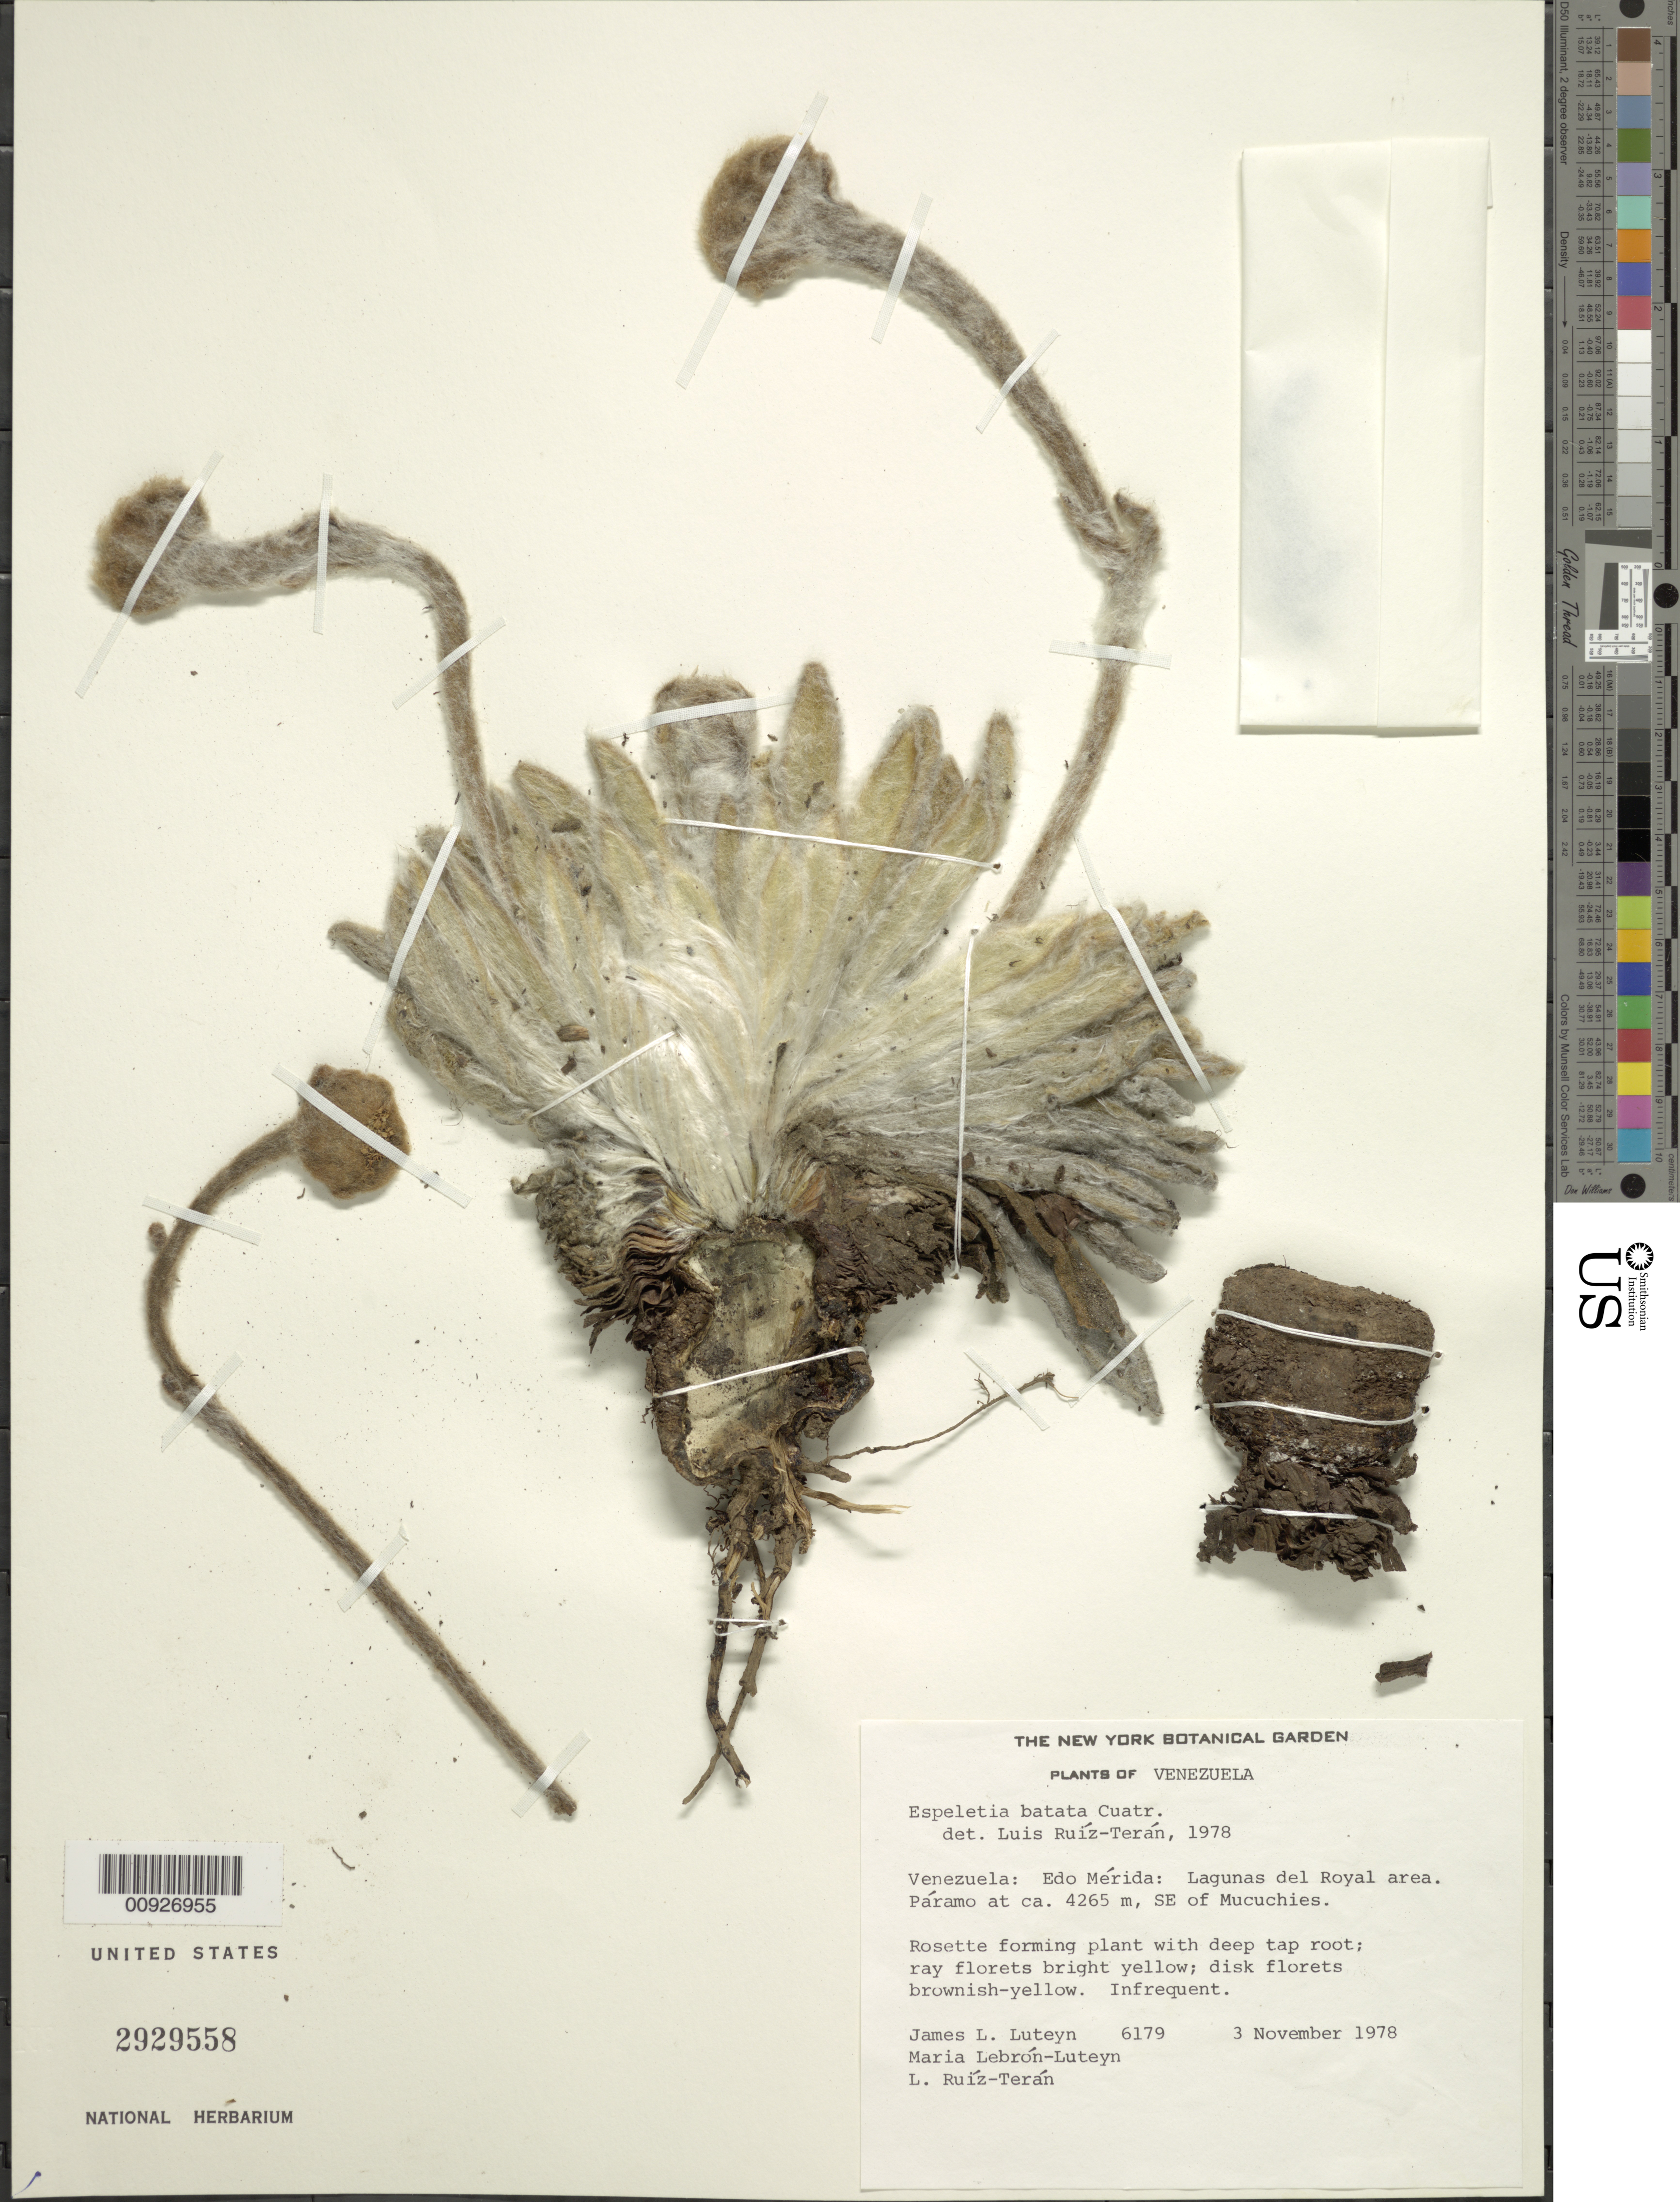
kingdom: Plantae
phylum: Tracheophyta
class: Magnoliopsida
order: Asterales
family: Asteraceae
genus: Espeletia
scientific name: Espeletia batata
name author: Cuatrec.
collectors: J. L. Luteyn, M. L. Lebrón-Luteyn & L. E. Ruíz-Terán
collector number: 6179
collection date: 1978-11-03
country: Venezuela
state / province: Mérida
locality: Lagunas del Royal area. Páramo at ca. 4265 m, SE of Mucuchies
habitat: Páramo. Infrequent.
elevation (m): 4265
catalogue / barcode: US 2929558